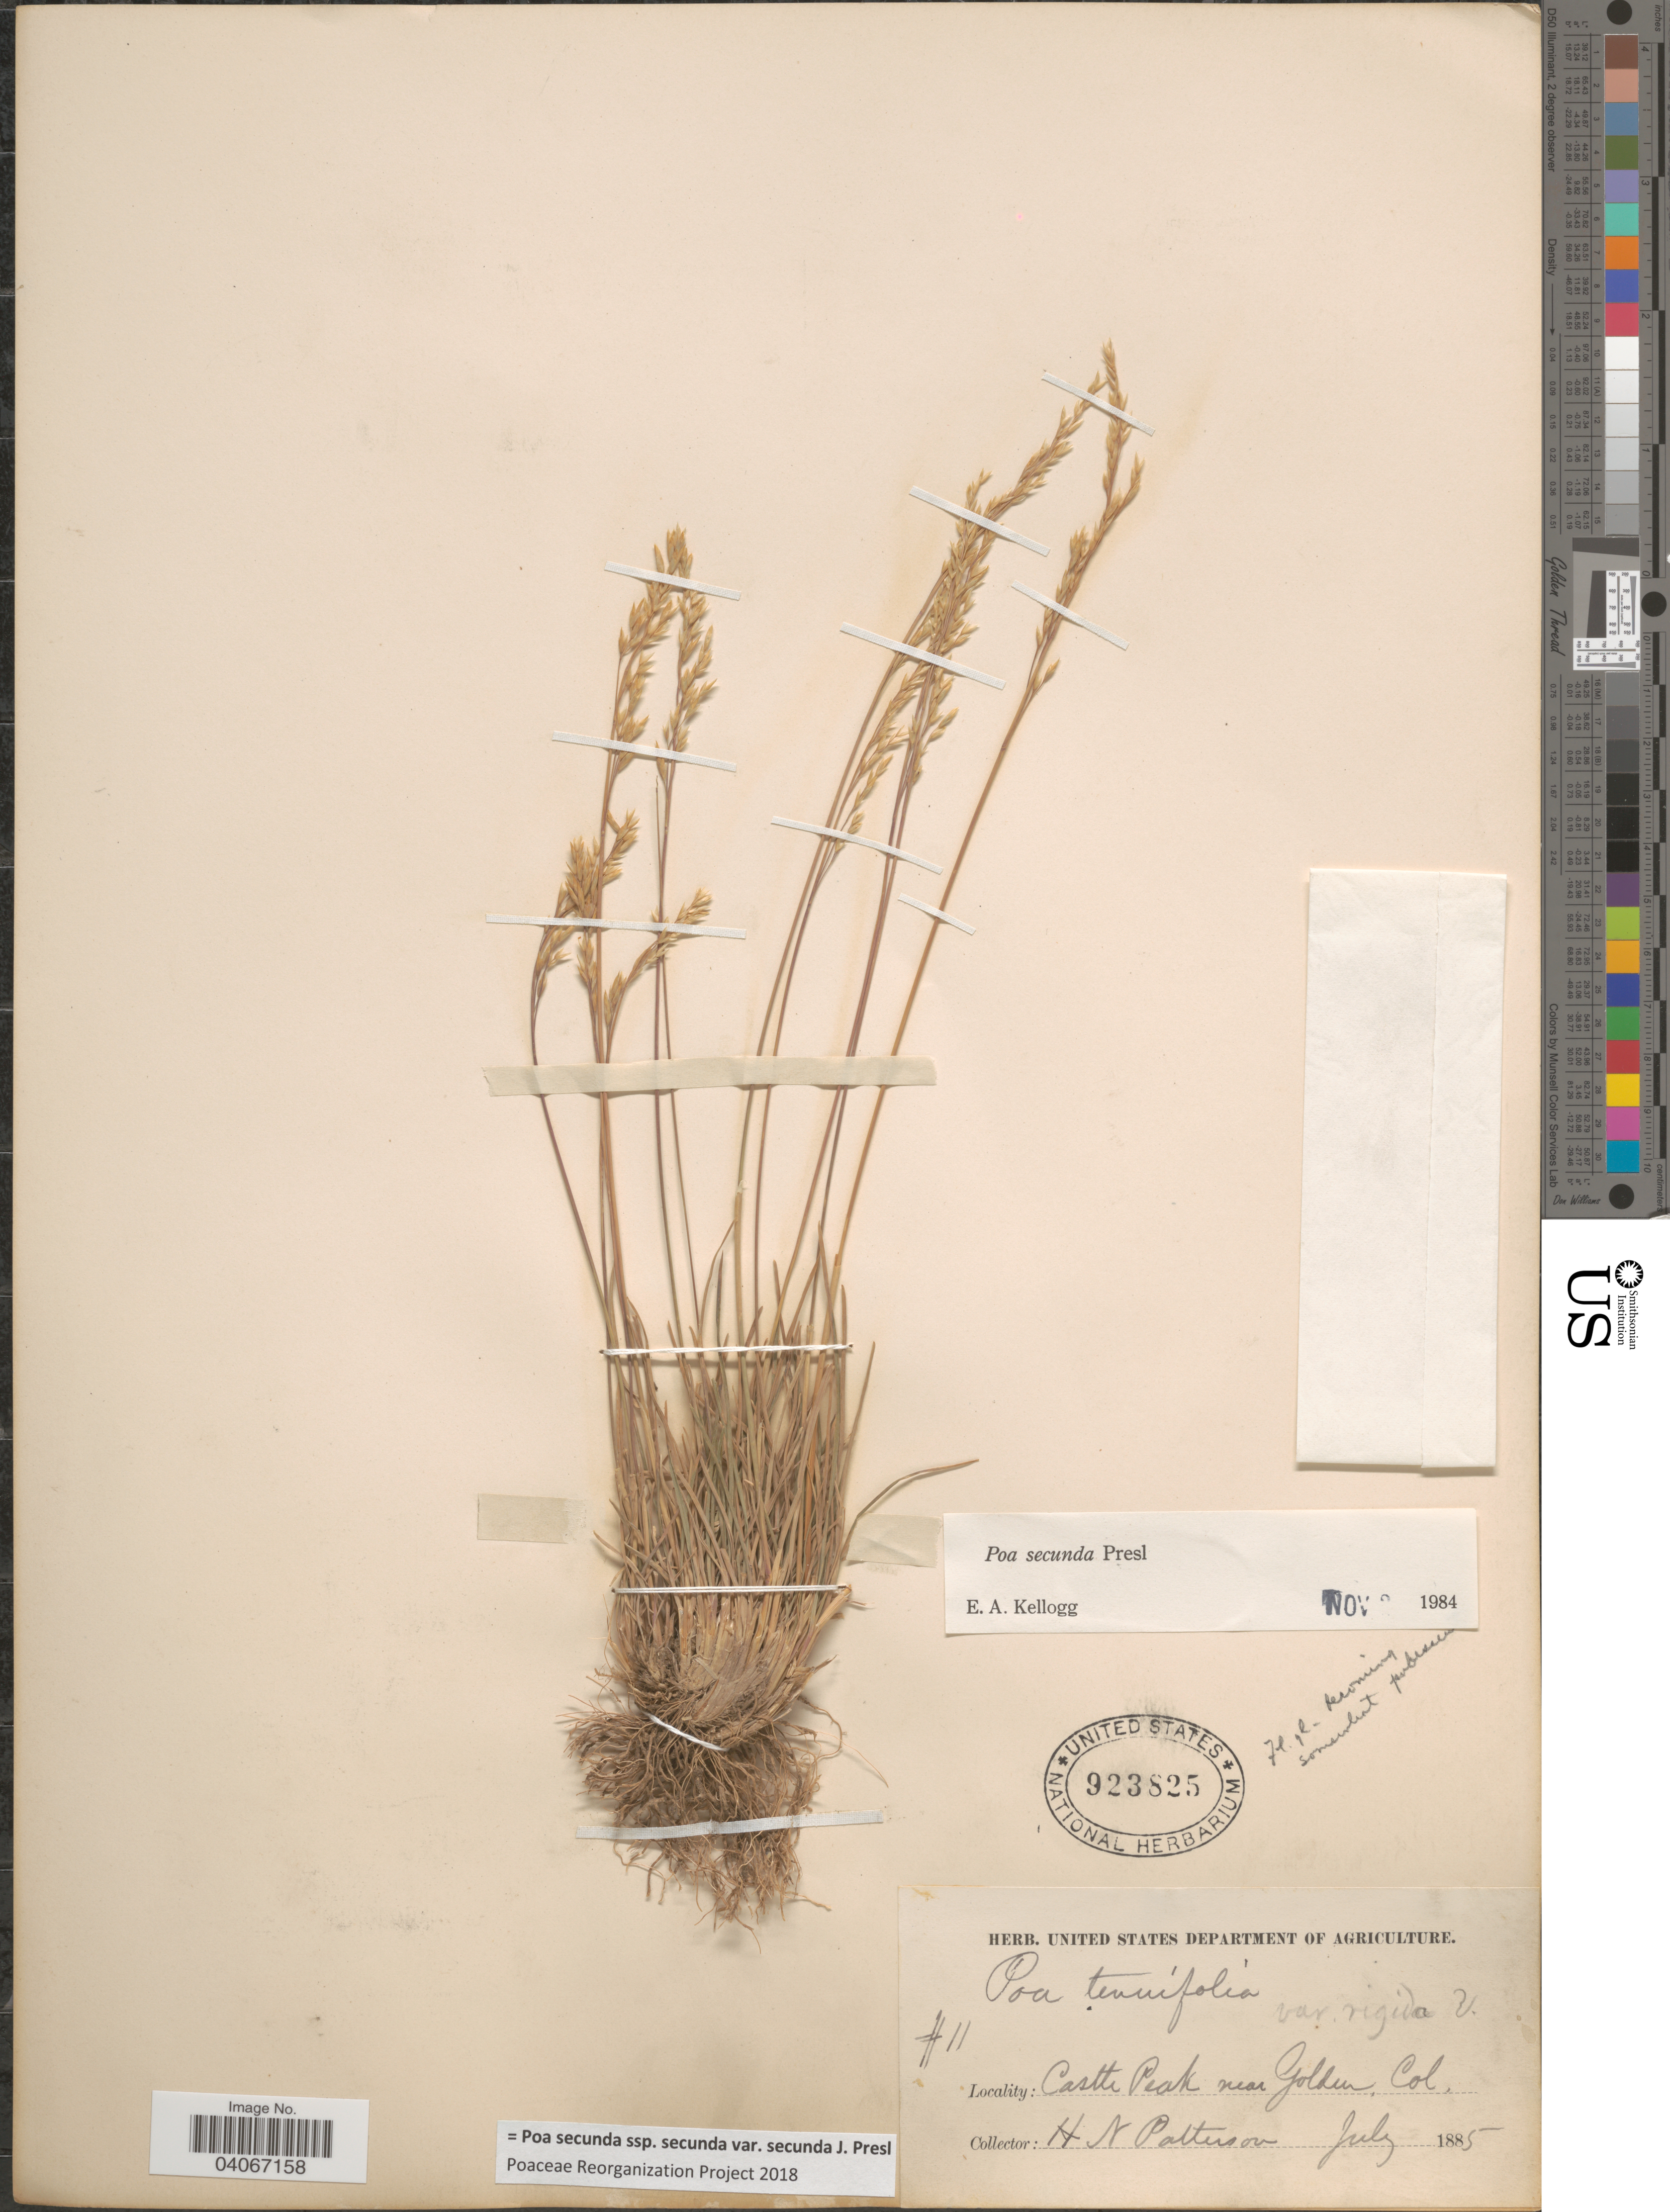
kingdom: Plantae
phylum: Tracheophyta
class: Liliopsida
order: Poales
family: Poaceae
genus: Poa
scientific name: Poa secunda subsp. secunda var. secunda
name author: J. Presl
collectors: H. N. Patterson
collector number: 11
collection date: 1885-07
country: United States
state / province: Colorado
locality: Castle Peak near Golden.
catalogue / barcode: US 923825